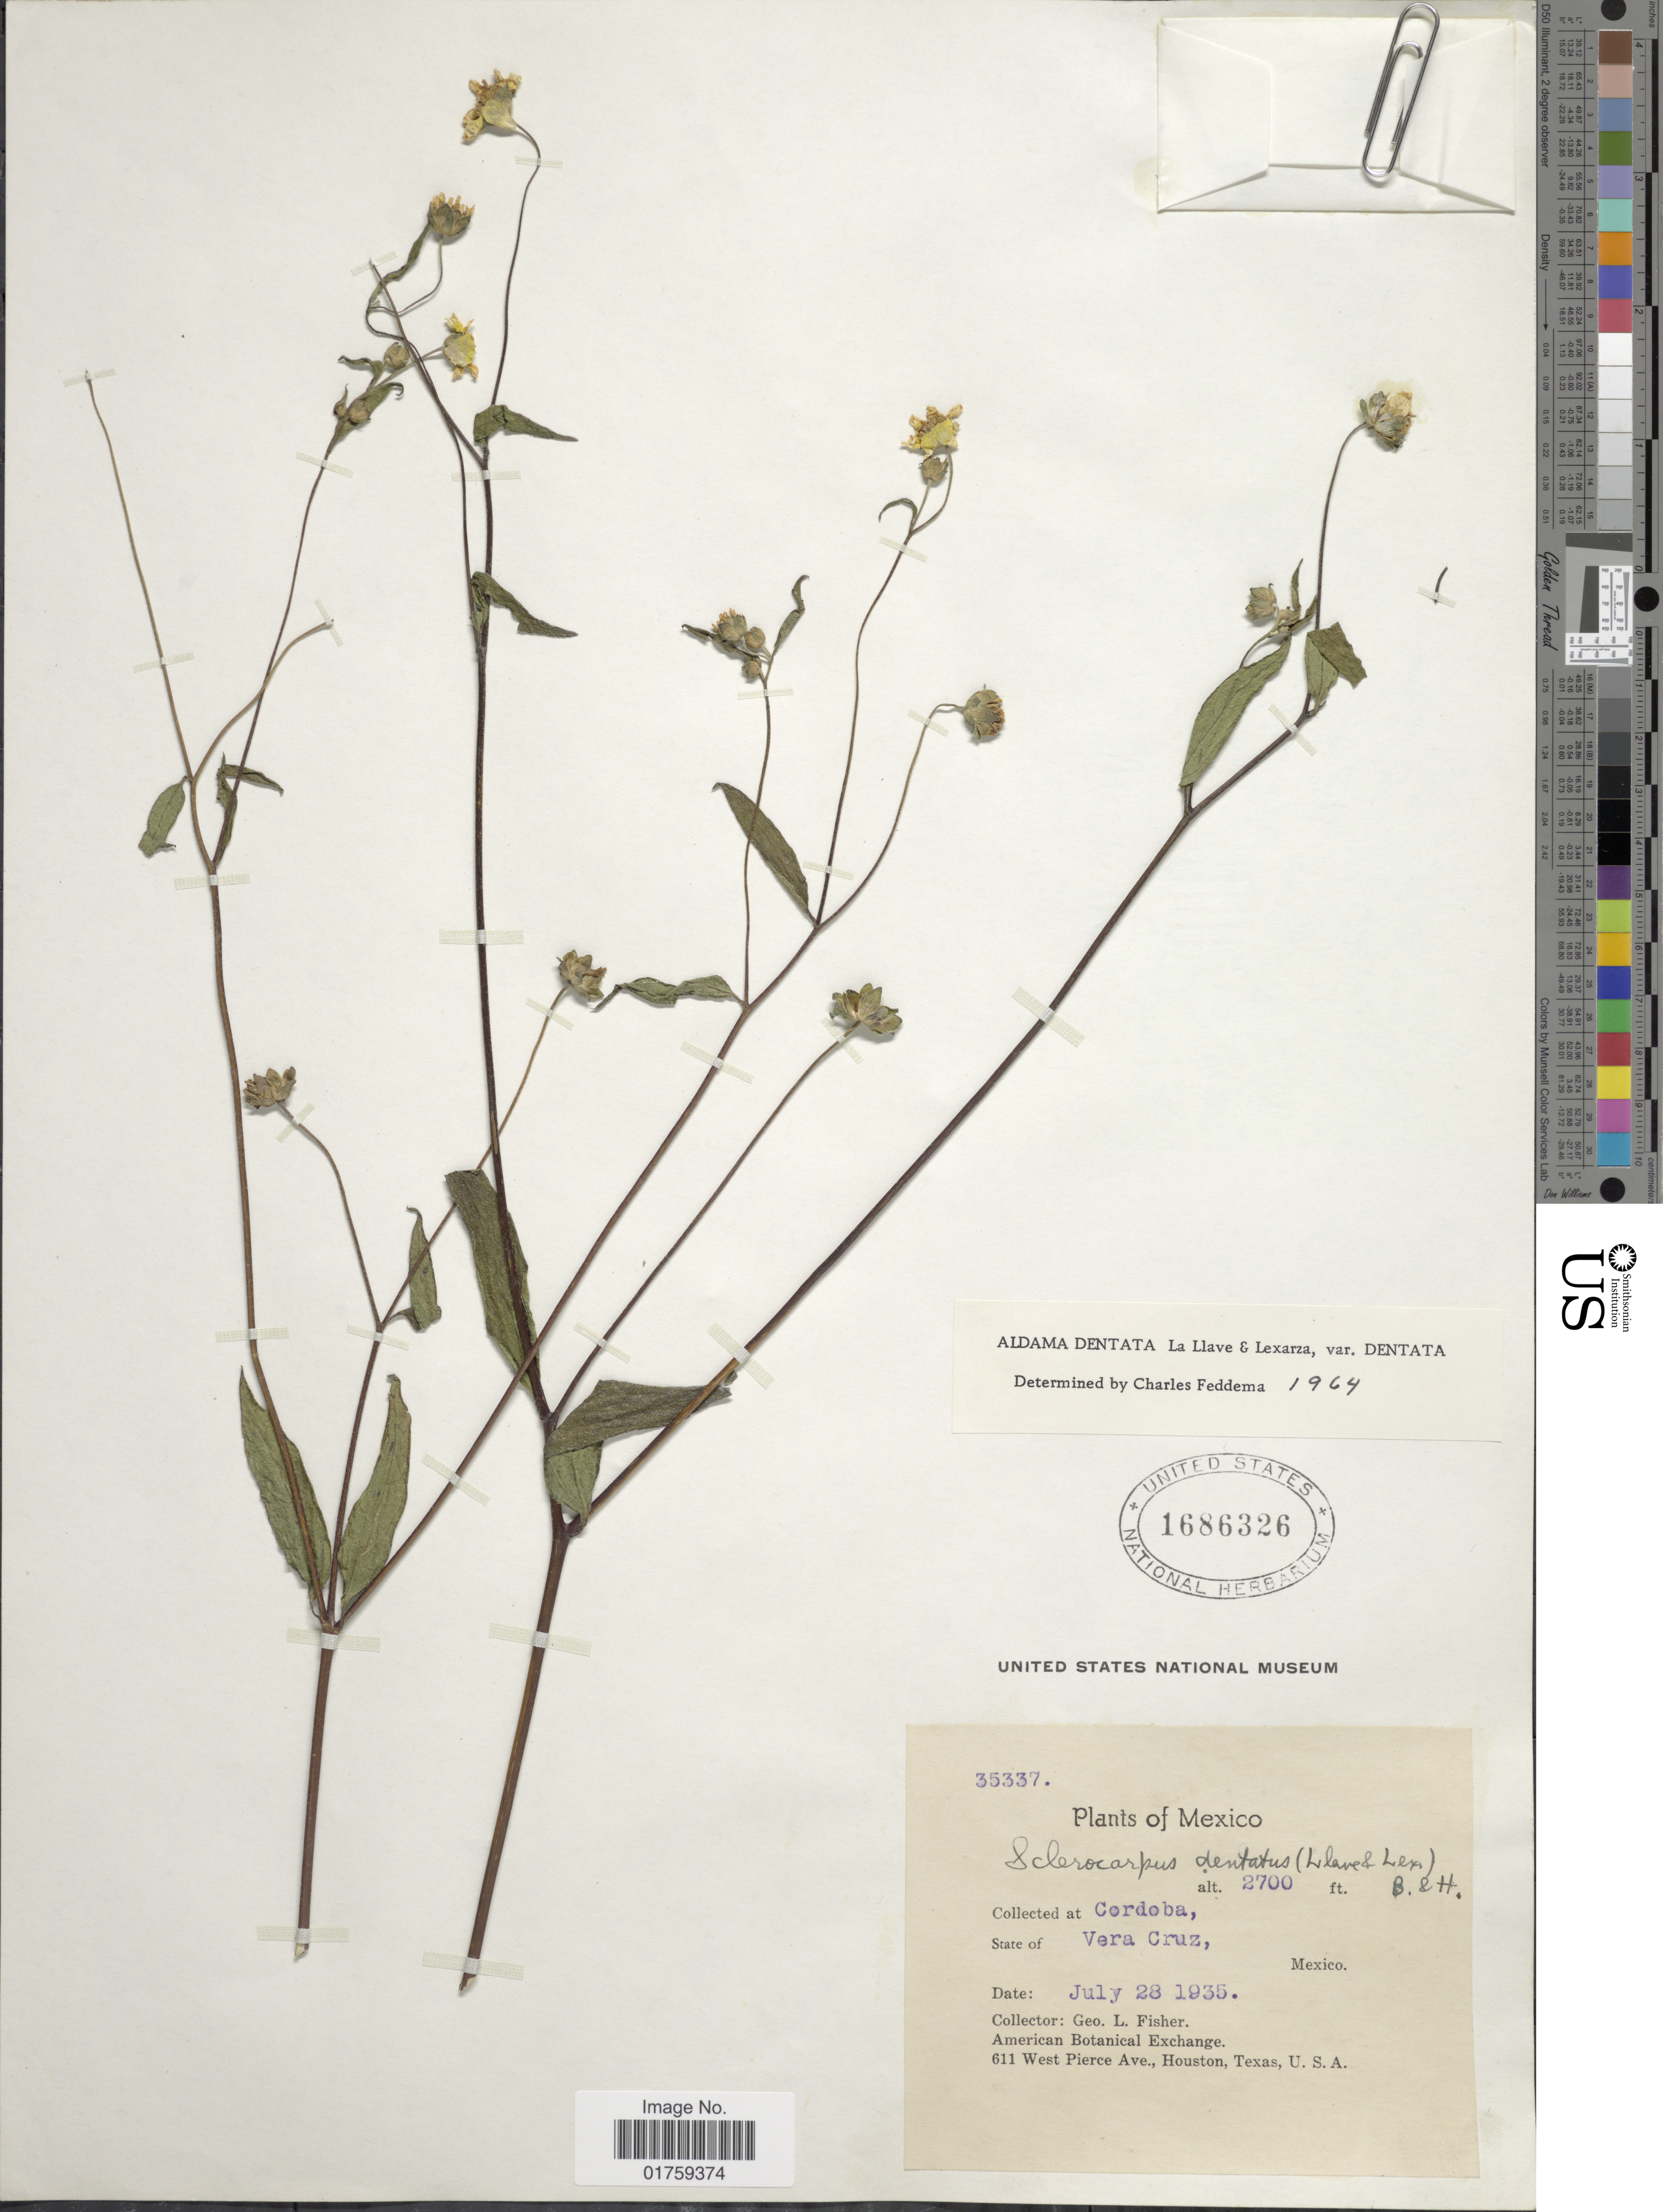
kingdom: Plantae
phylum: Tracheophyta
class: Magnoliopsida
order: Asterales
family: Asteraceae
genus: Sclerocarpus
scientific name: Sclerocarpus dentatus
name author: (La Llave) Benth. & Hook. f. ex Hemsl.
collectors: G. L. Fisher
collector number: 35337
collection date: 1935-07-28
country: Mexico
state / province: Veracruz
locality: Cordoba, State of Vera Cruz, Mexico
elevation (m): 823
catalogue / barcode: US 1686326